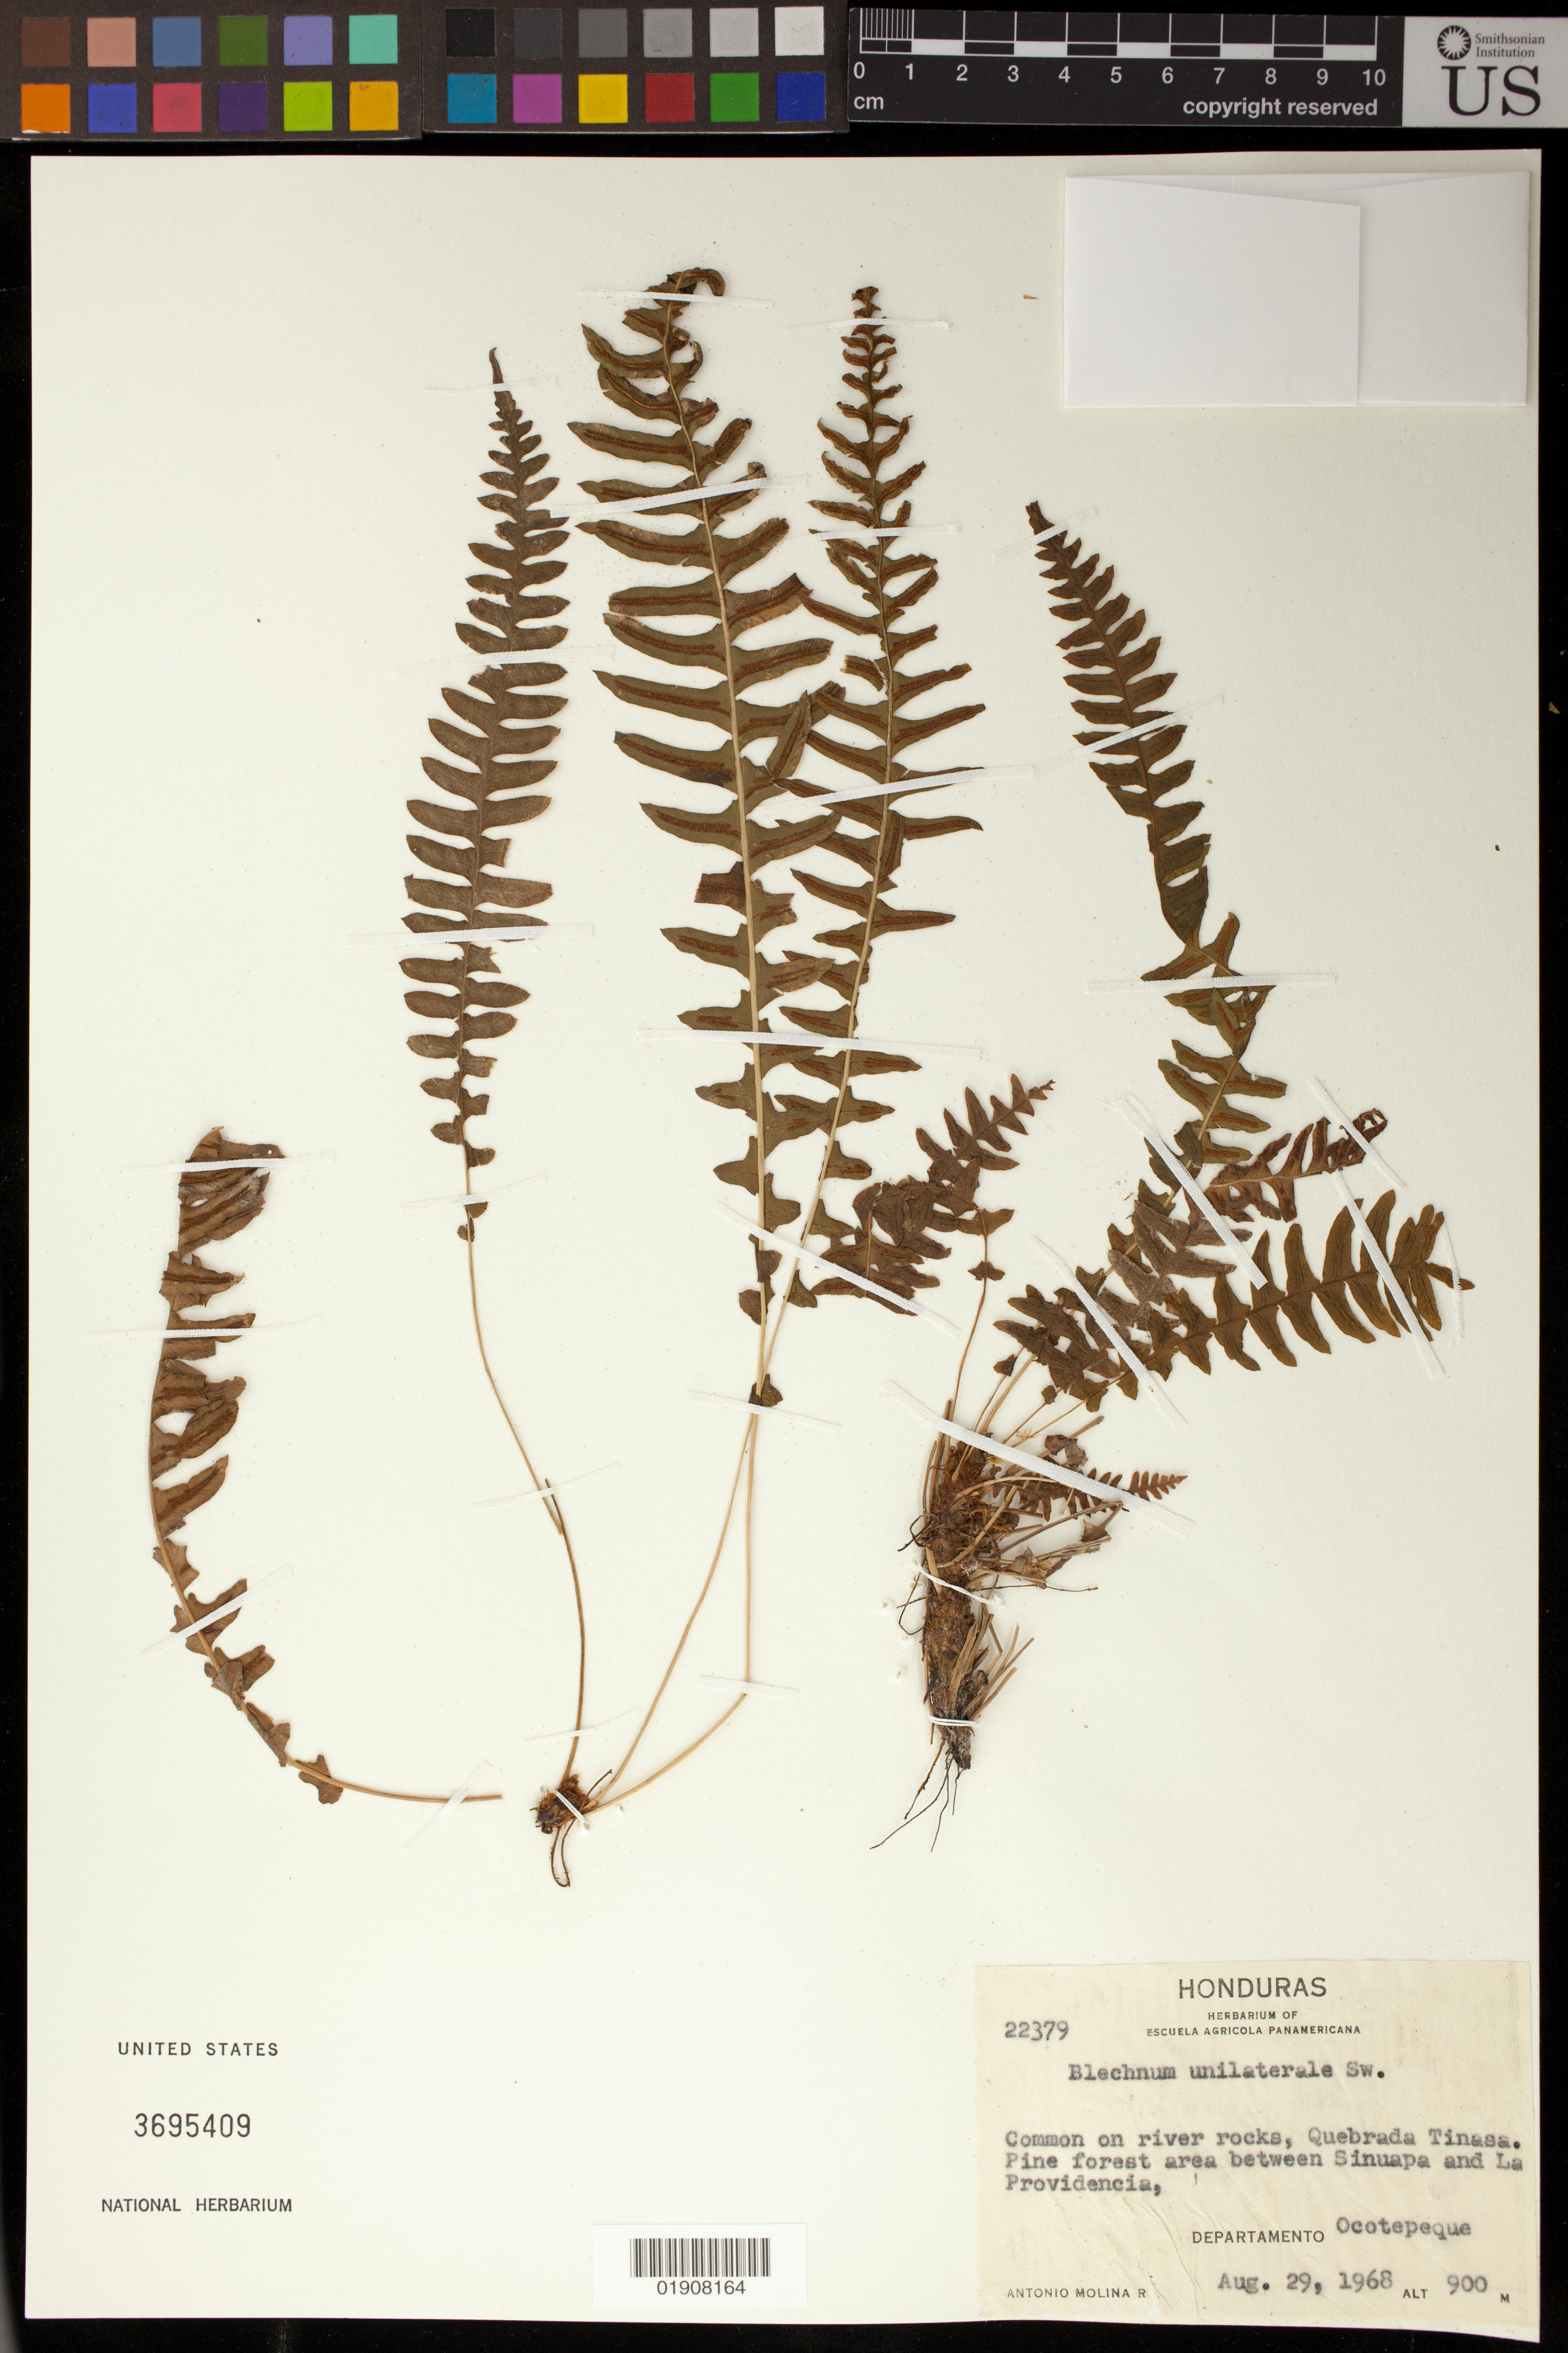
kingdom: Plantae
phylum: Tracheophyta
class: Polypodiopsida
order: Polypodiales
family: Blechnaceae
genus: Blechnum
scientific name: Blechnum polypodioides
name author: Raddi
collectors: A. Molina R.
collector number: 22379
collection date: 1968-08-29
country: Honduras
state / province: Ocotepeque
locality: Pine forest area between Sinuapa and La Providencia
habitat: Pine forest.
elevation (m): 900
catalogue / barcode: US 3695409